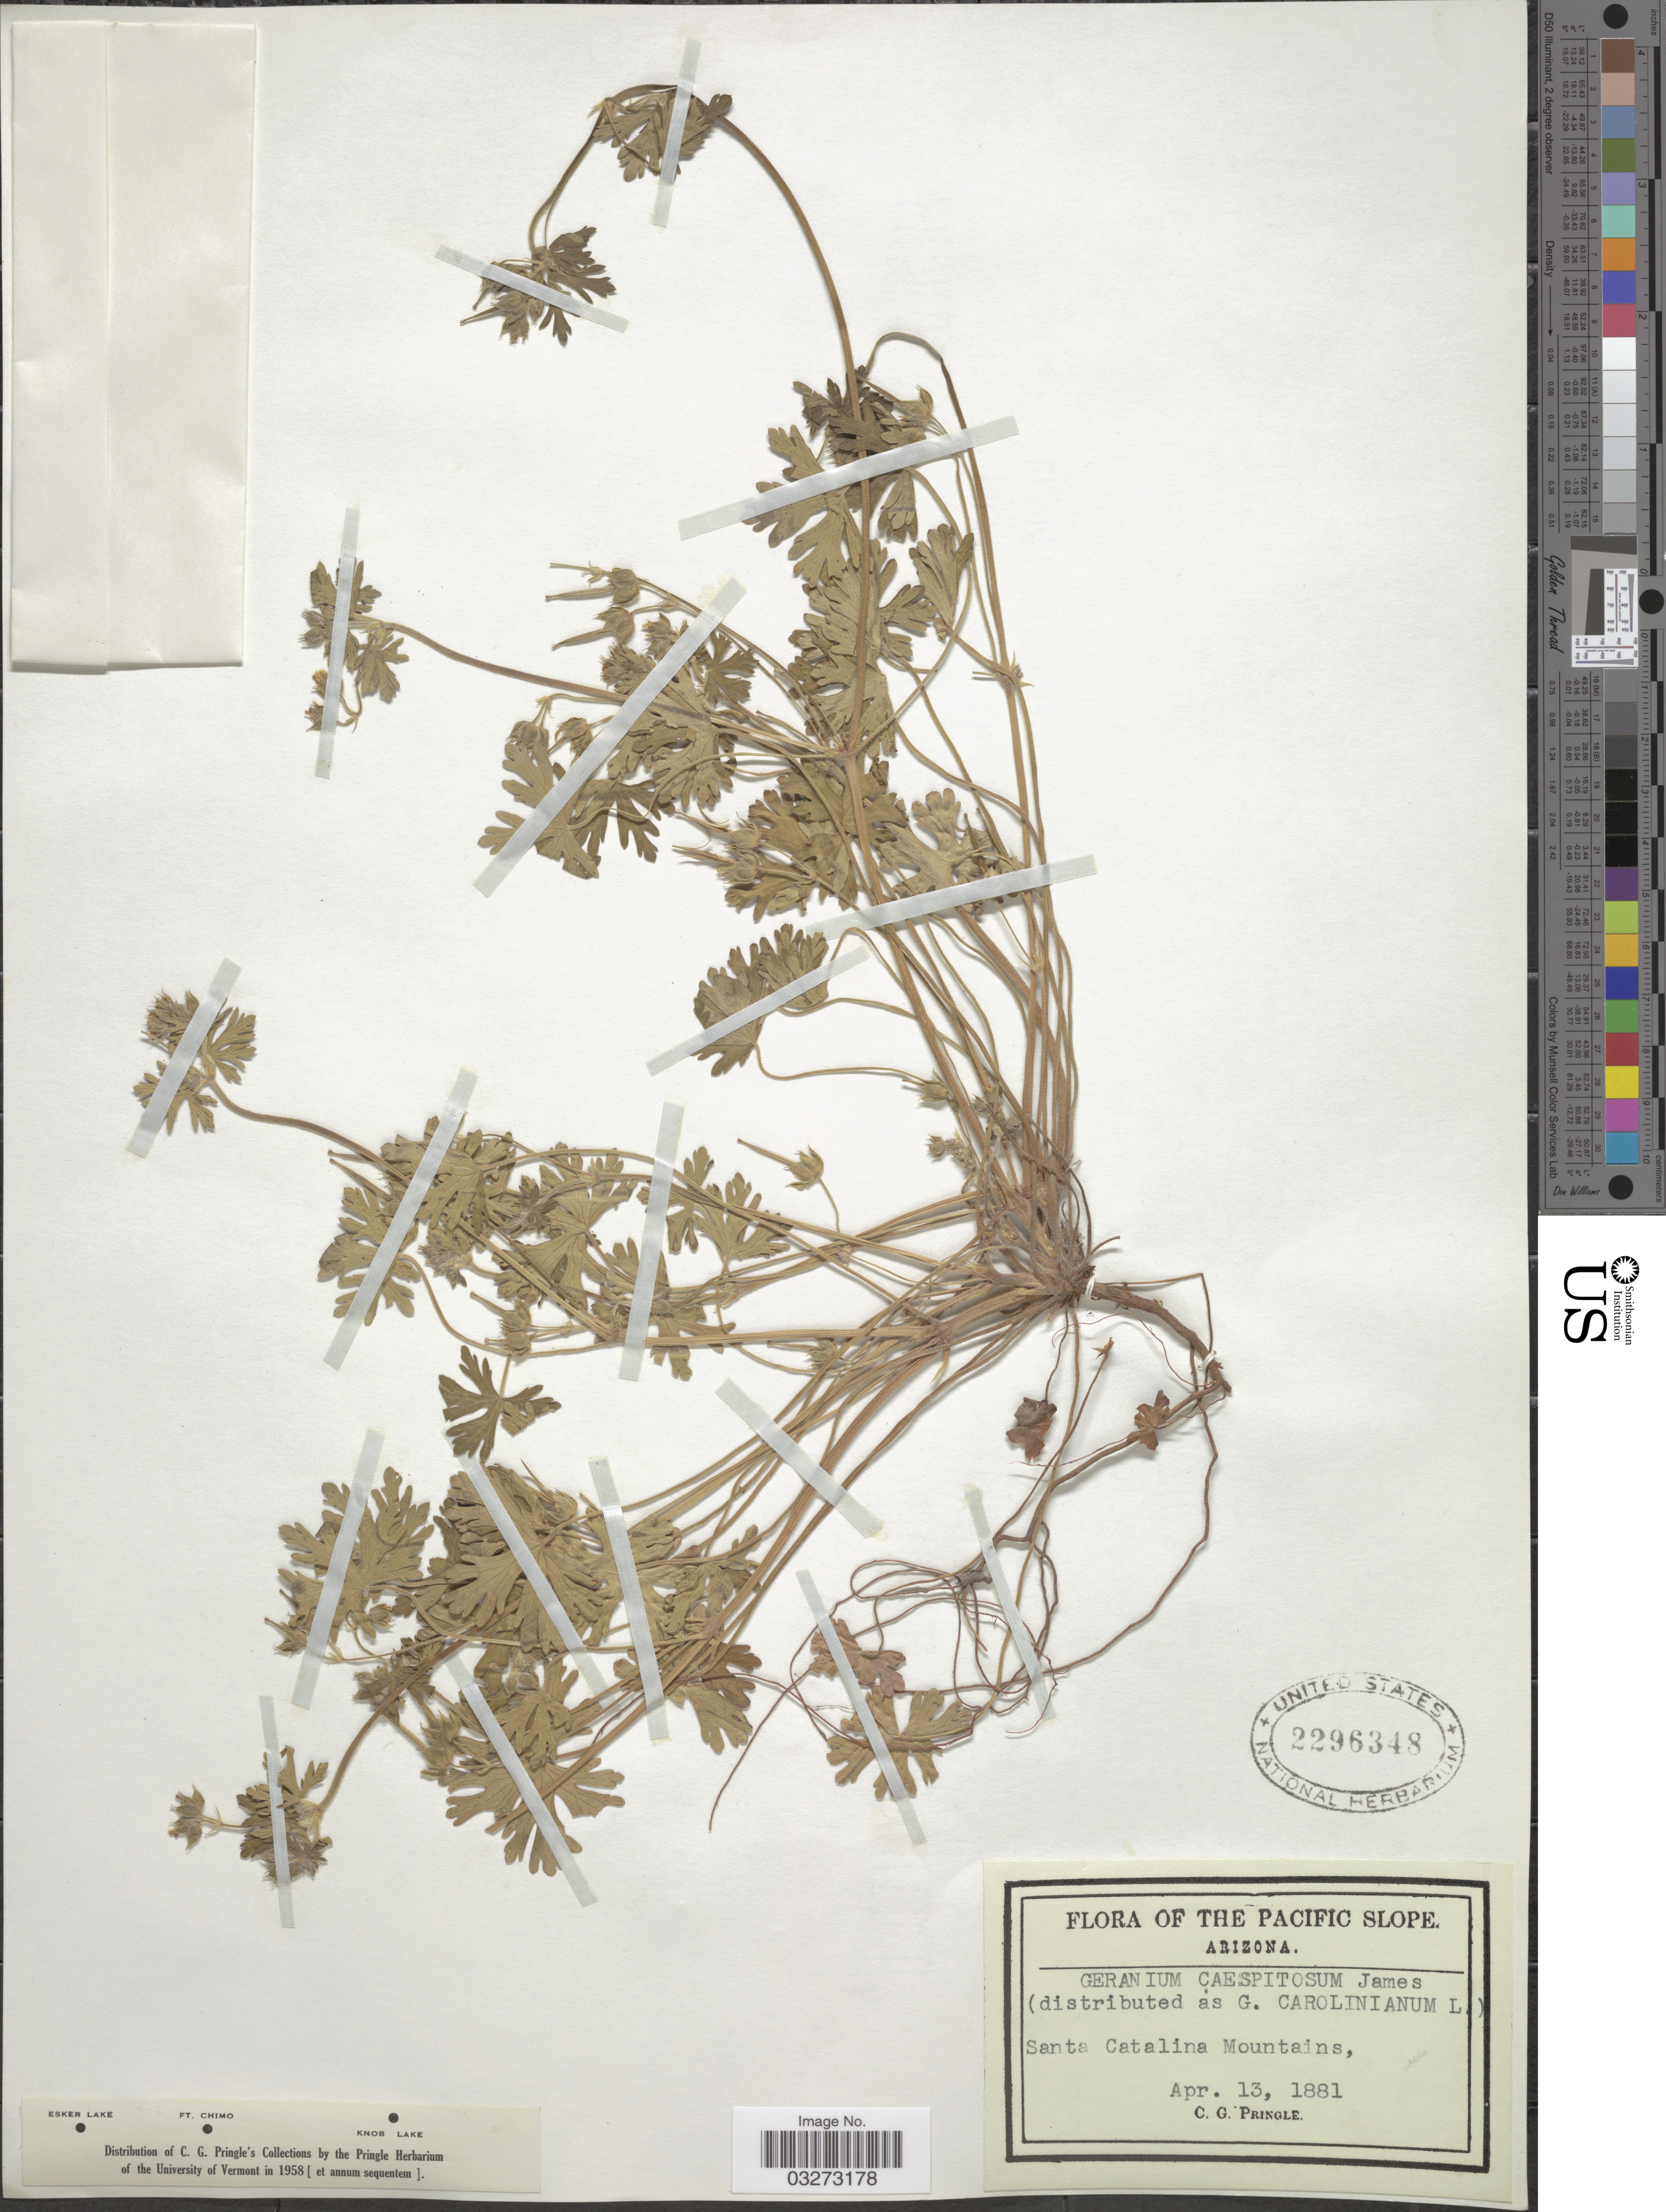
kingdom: Plantae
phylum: Tracheophyta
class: Magnoliopsida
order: Geraniales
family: Geraniaceae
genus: Geranium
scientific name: Geranium caespitosum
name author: E. James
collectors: C. G. Pringle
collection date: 1881-04-13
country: United States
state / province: Arizona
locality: The Pacific Slope. Santa Catalina Mountains.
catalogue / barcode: US 2296348